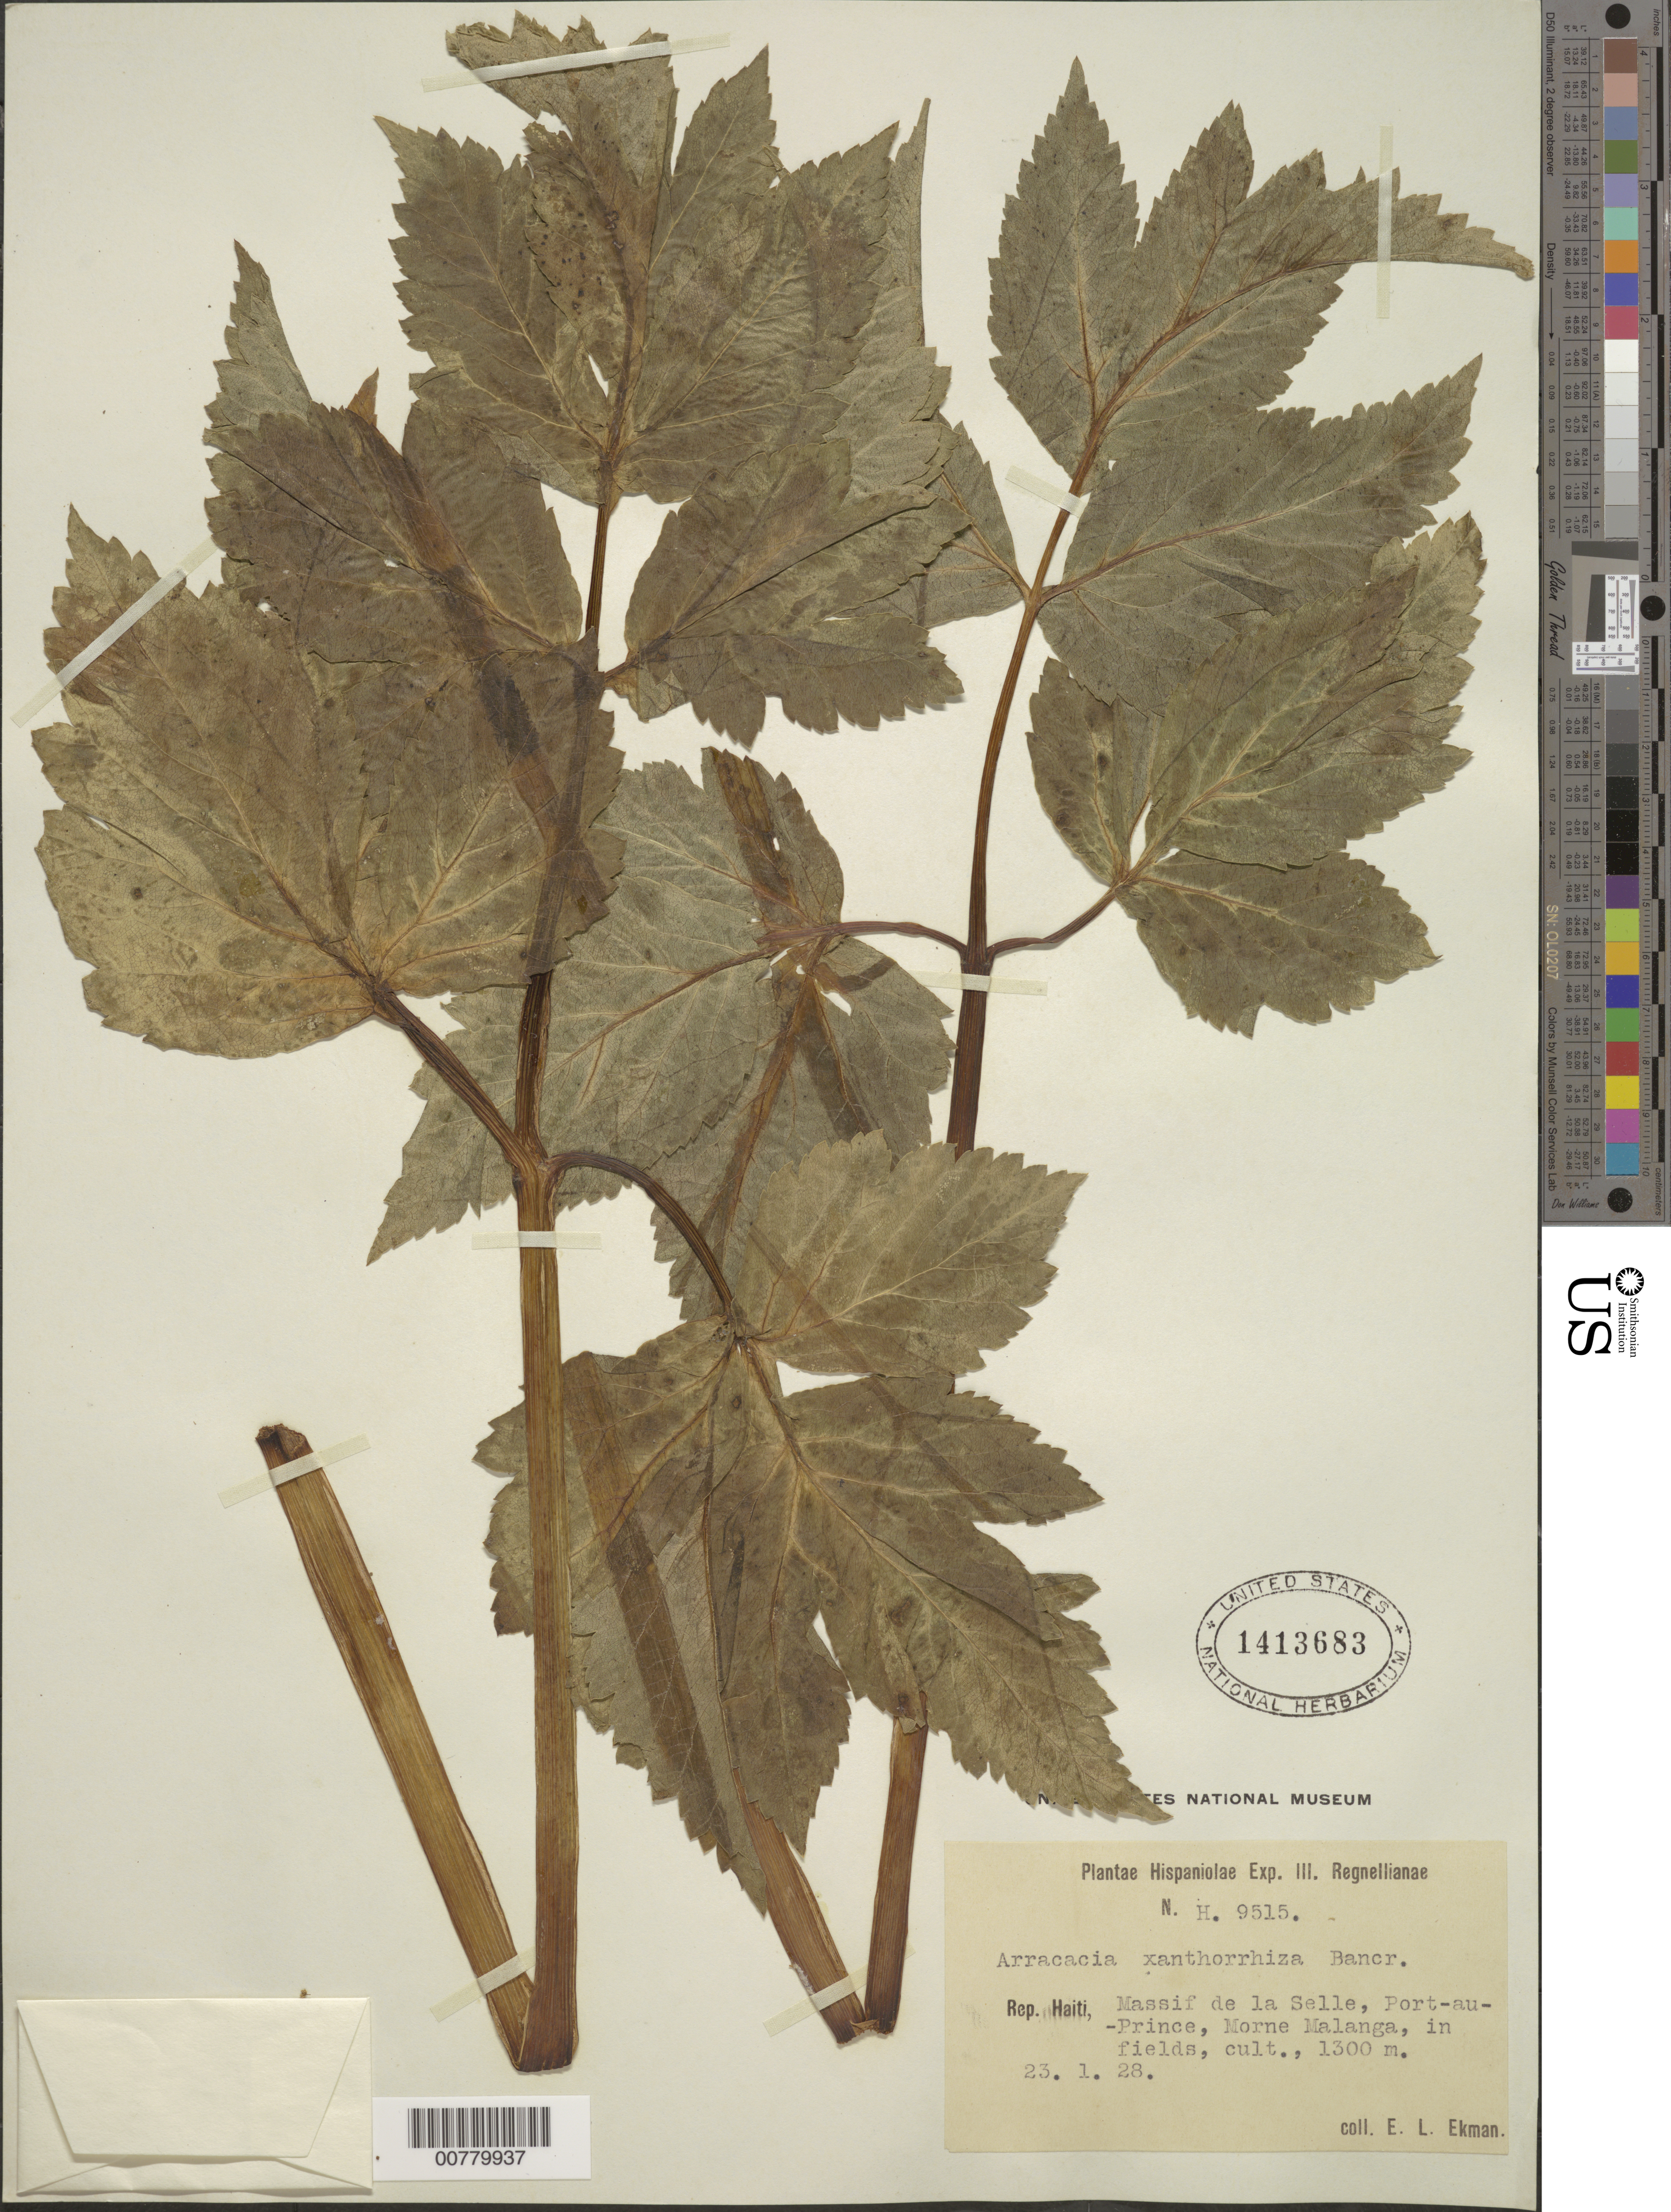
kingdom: Plantae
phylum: Tracheophyta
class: Magnoliopsida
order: Apiales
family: Apiaceae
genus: Arracacia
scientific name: Arracacia xanthorrhiza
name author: Bancr.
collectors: E. L. Ekman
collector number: H 9515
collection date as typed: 23 Jan 1928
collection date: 1928-01-23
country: Haiti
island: Hispaniola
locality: Massif de la Selle, Port-au-Prince, Morne Malanga.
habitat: In fields.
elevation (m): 1300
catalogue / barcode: US 1413683